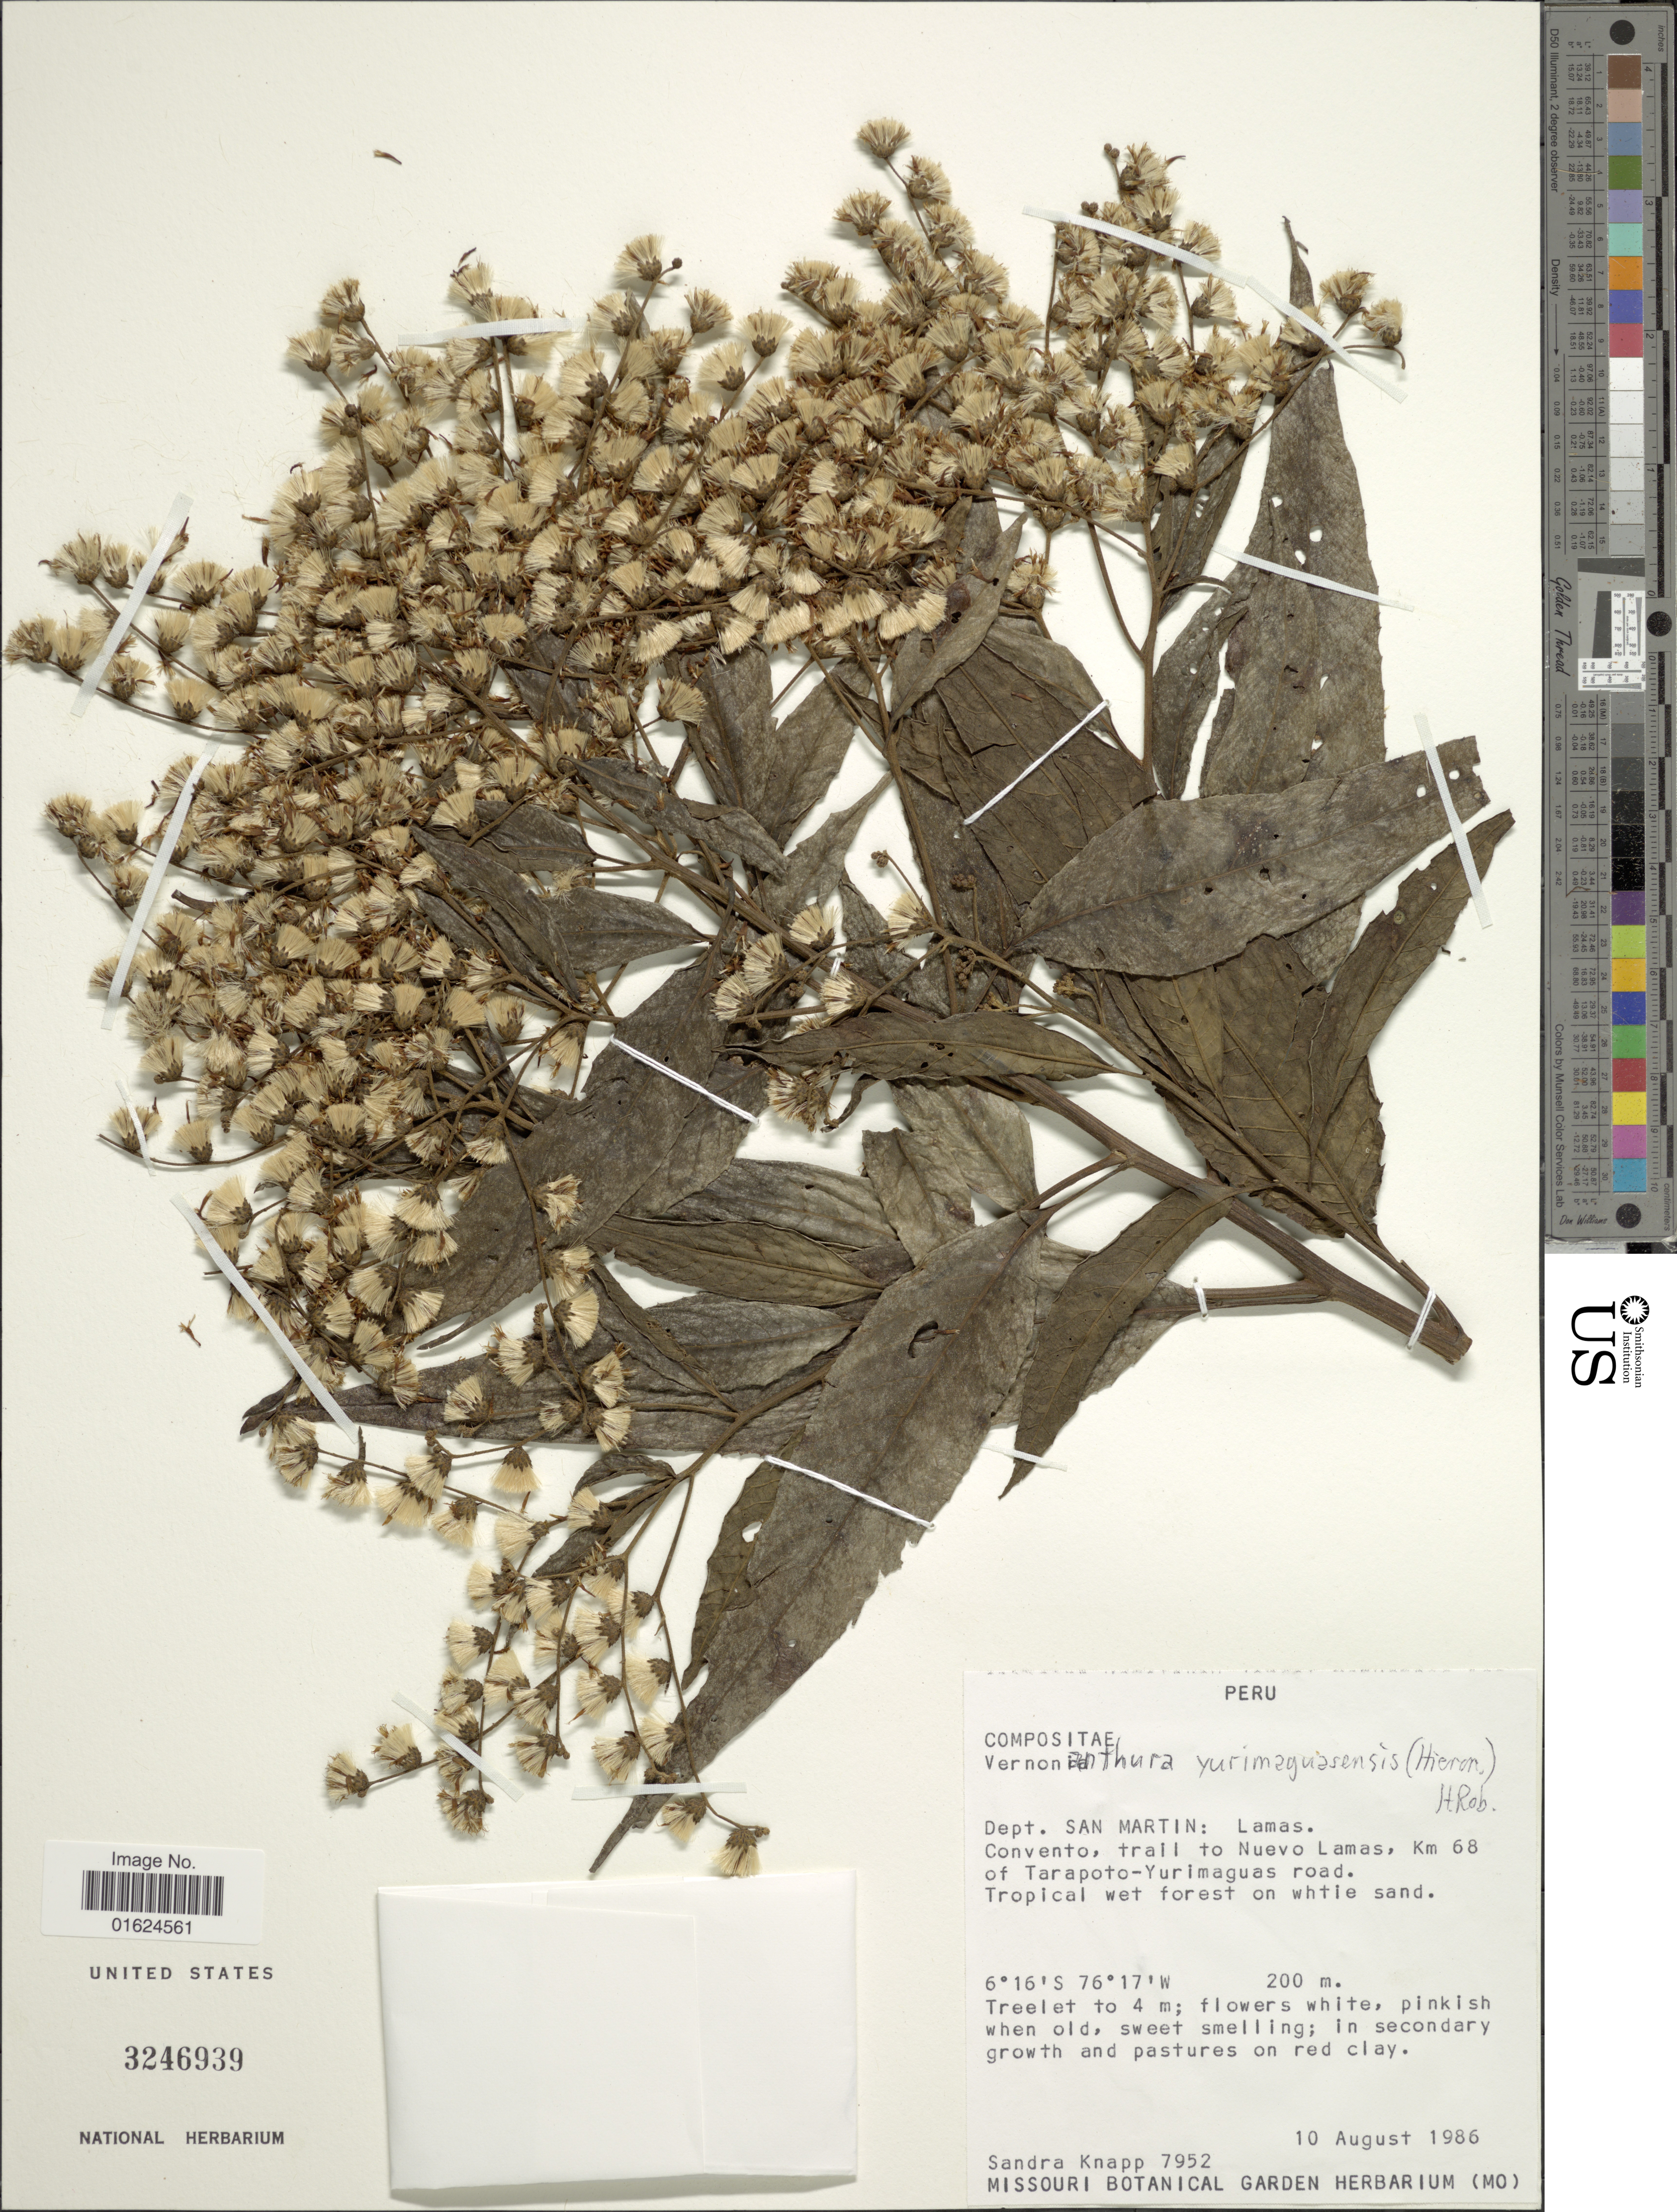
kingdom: Plantae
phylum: Tracheophyta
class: Magnoliopsida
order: Asterales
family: Asteraceae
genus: Vernonanthura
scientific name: Vernonanthura patens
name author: (Kunth) H. Rob.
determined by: Renon, Polla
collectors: S. Knapp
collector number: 7952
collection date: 1986-08-10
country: Peru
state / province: San Martín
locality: Dept. San Martin: Lamas. Convento, trail to Nuevo Lamas, Km 68 of Tarapoto-Yurimaguas road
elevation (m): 200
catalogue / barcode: US 3246939